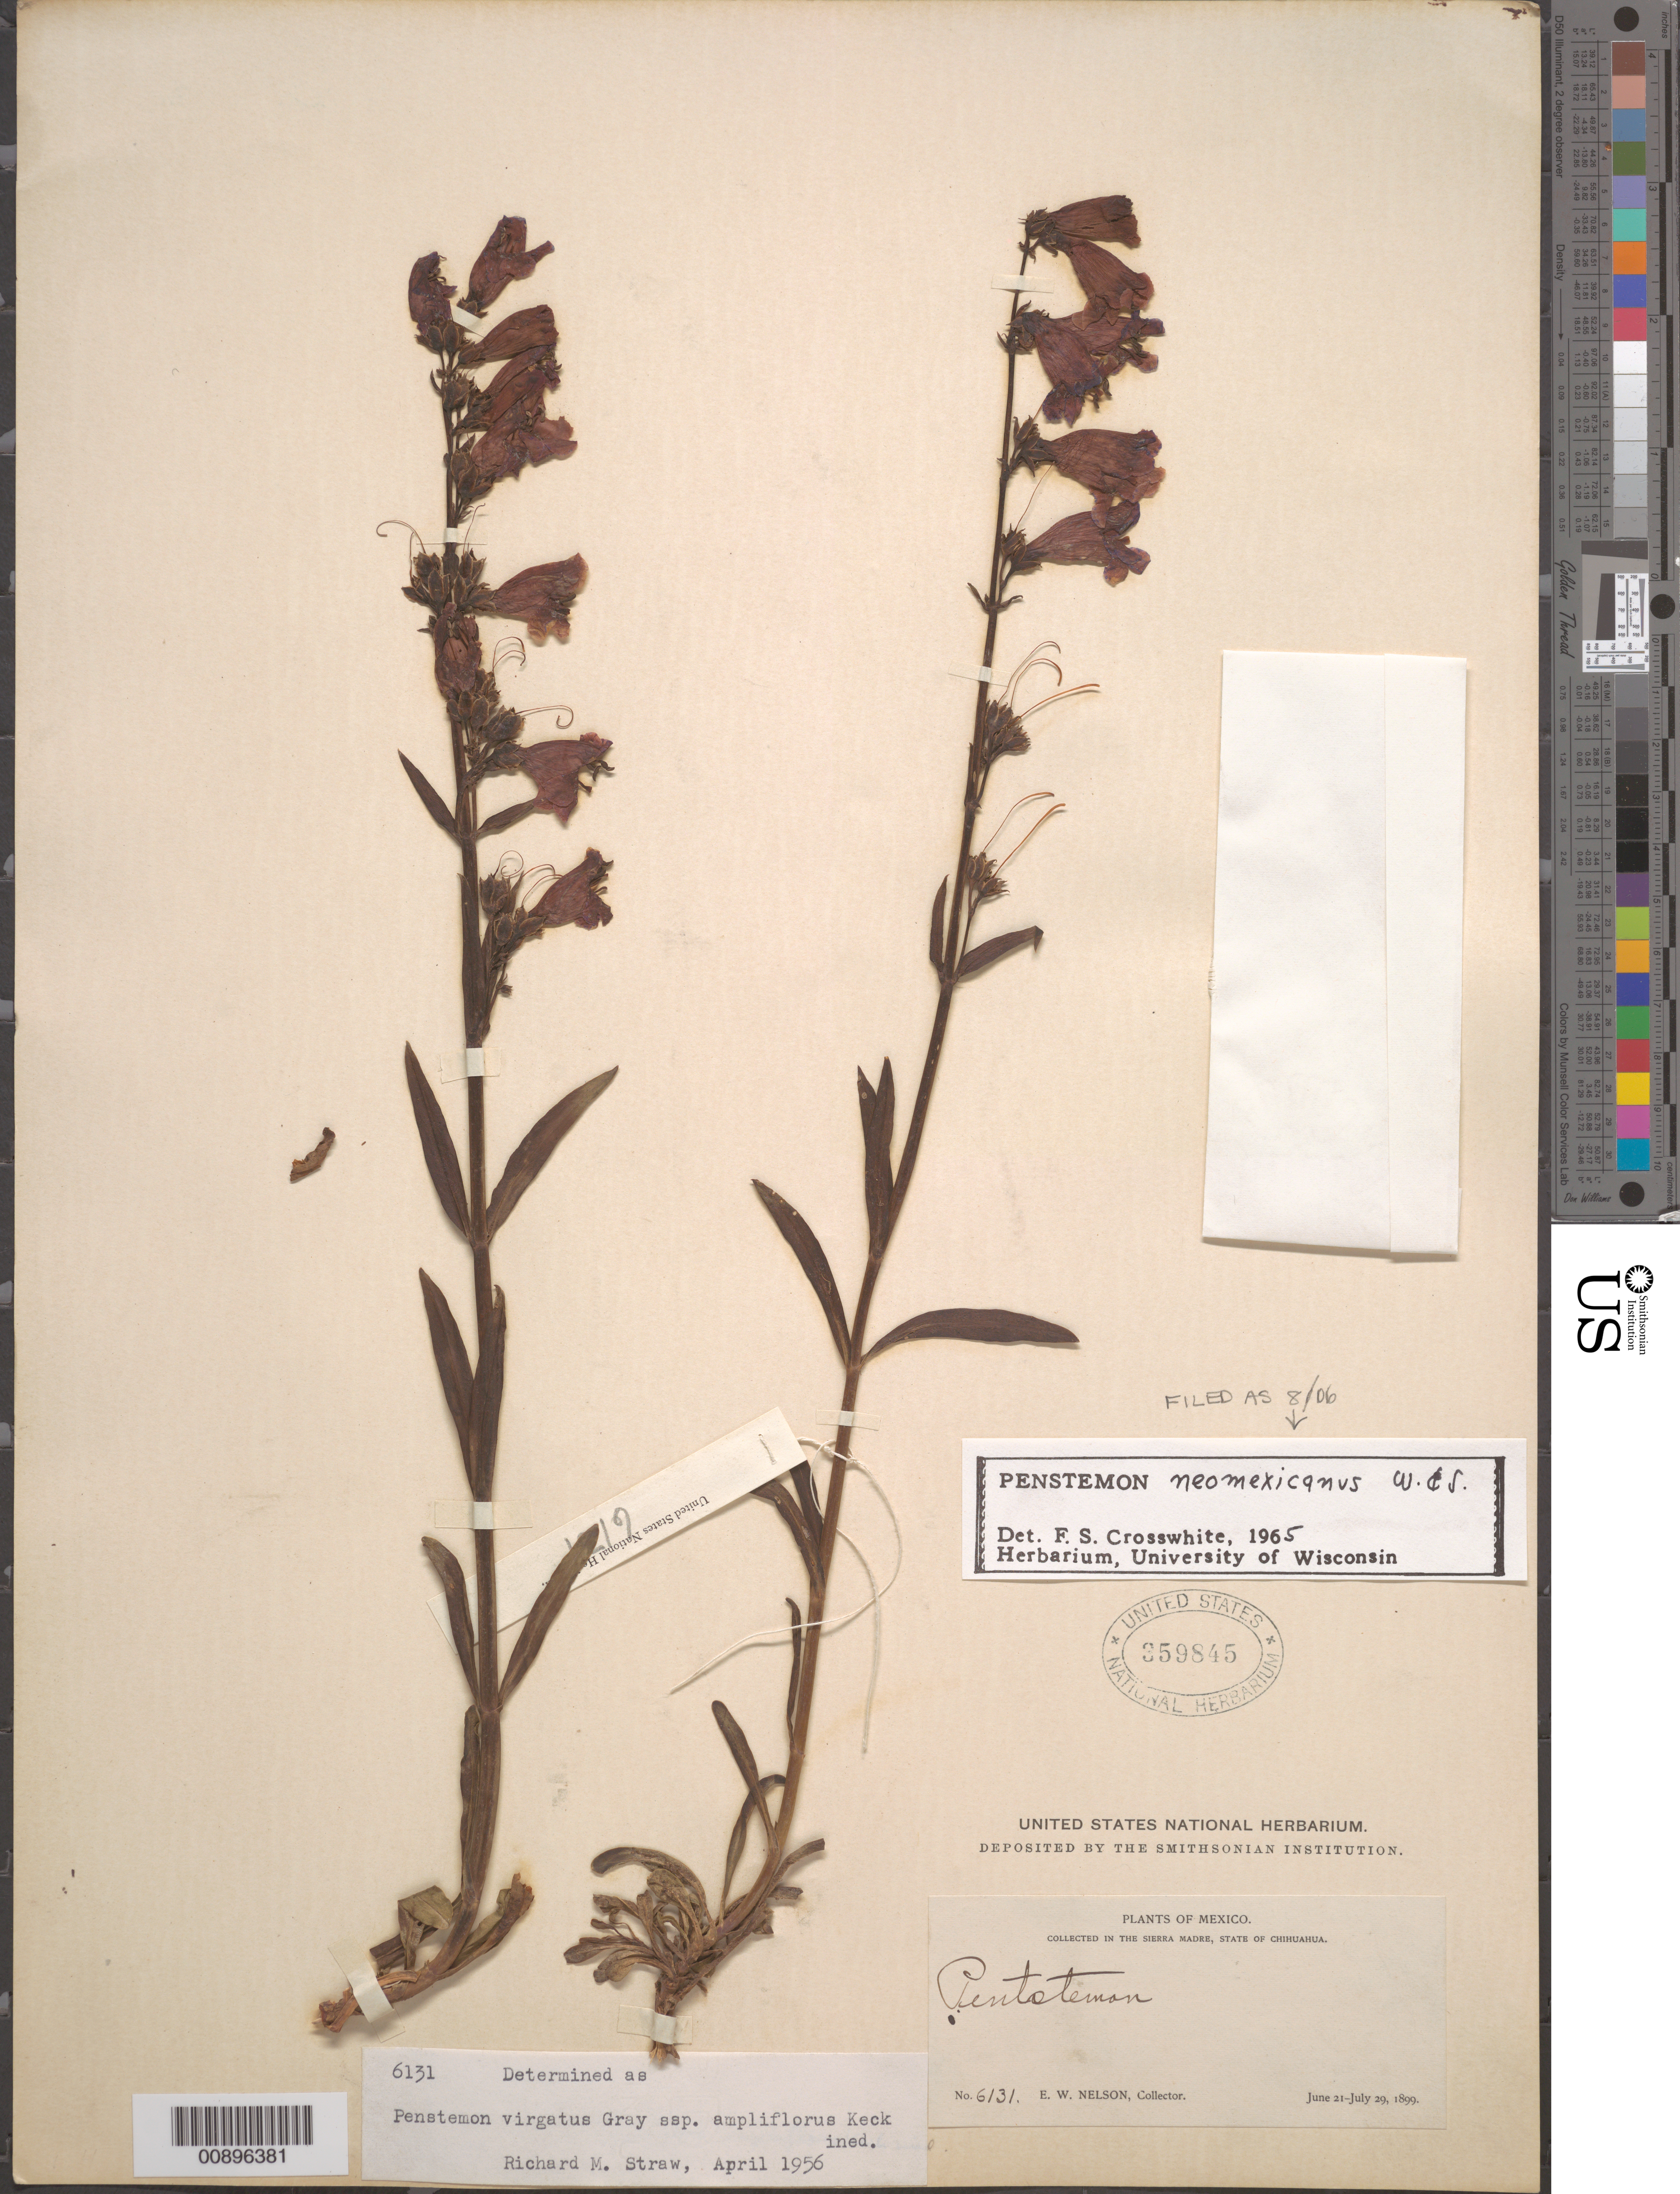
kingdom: Plantae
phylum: Tracheophyta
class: Magnoliopsida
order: Lamiales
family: Plantaginaceae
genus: Penstemon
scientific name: Penstemon neomexicanus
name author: Wooton & Standl.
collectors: E. W. Nelson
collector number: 6131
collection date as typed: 21 Jun 1899 to 29 Jul 1899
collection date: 1899-06-21/1899-07-29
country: Mexico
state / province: Chihuahua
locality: Sierra Madre.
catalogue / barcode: US 359845